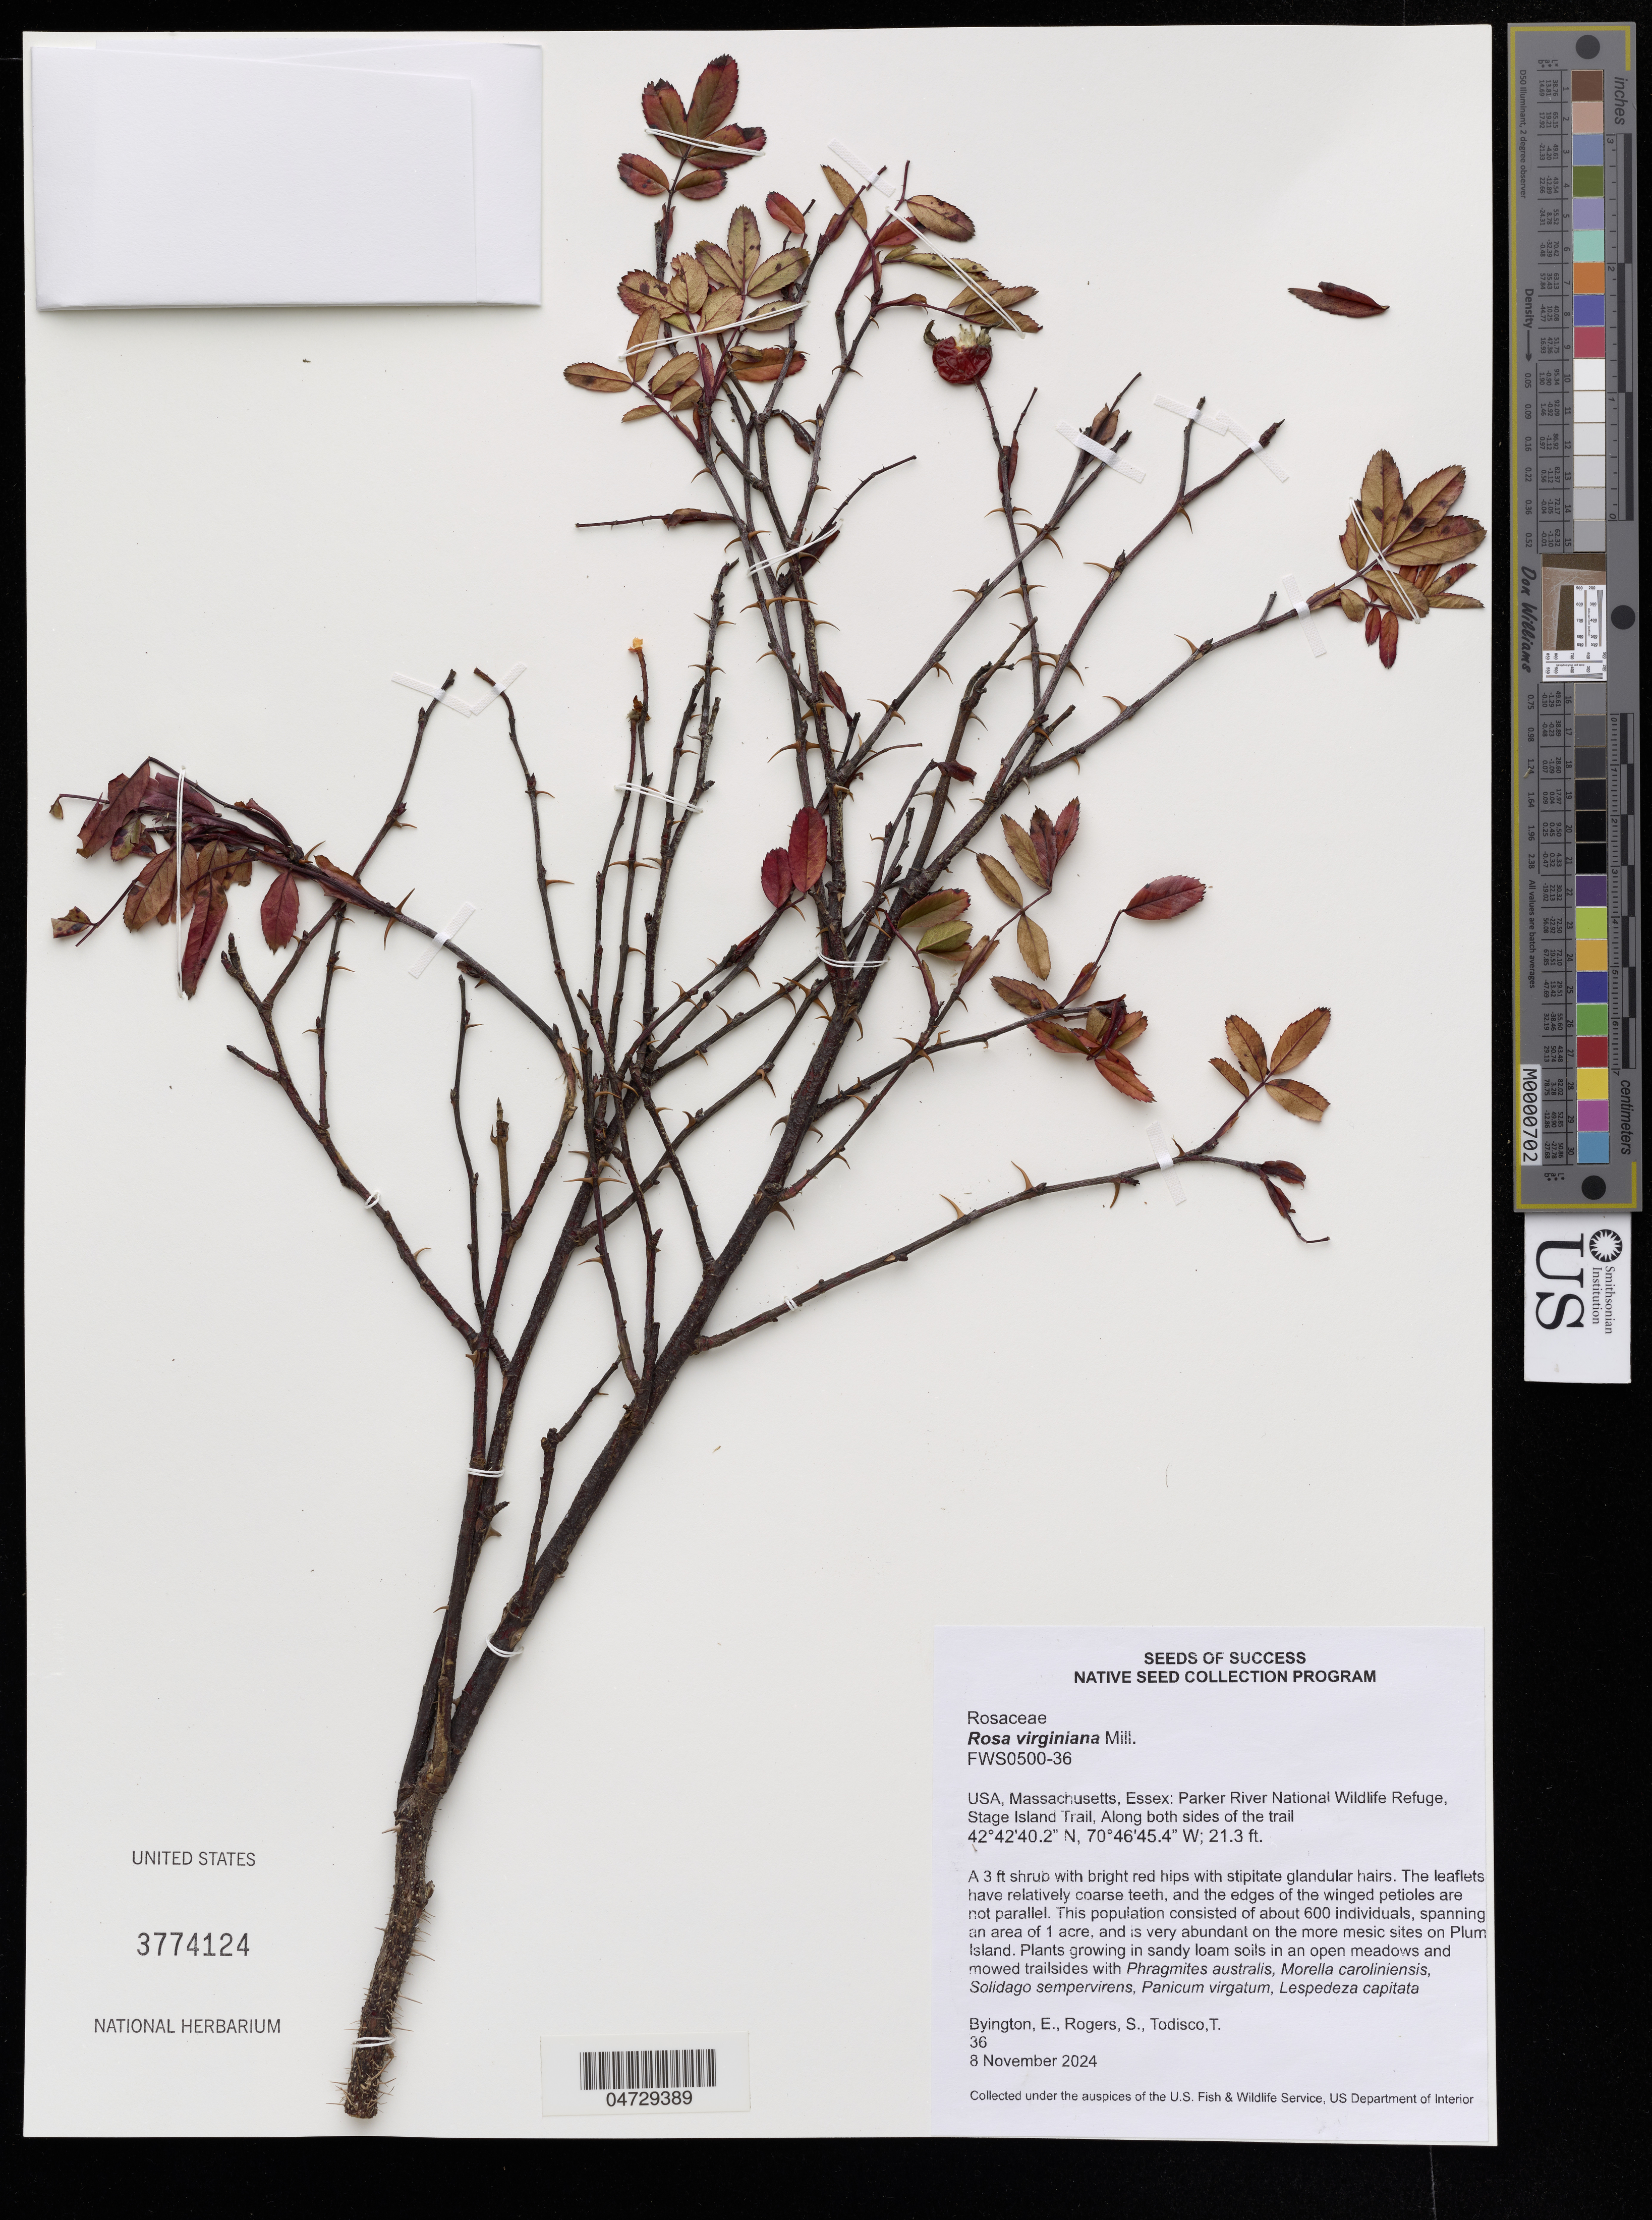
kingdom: Plantae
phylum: Tracheophyta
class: Magnoliopsida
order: Rosales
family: Rosaceae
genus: Rosa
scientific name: Rosa virginiana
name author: Mill.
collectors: E. Byington, S. Rogers & T. Todisco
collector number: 36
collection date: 2024-11-08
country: United States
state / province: Massachusetts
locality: Essex: Parker River National Wildlife Refuge, Stage Island Trail, Along both sides of the trail.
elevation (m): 6.5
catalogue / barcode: US 3774124